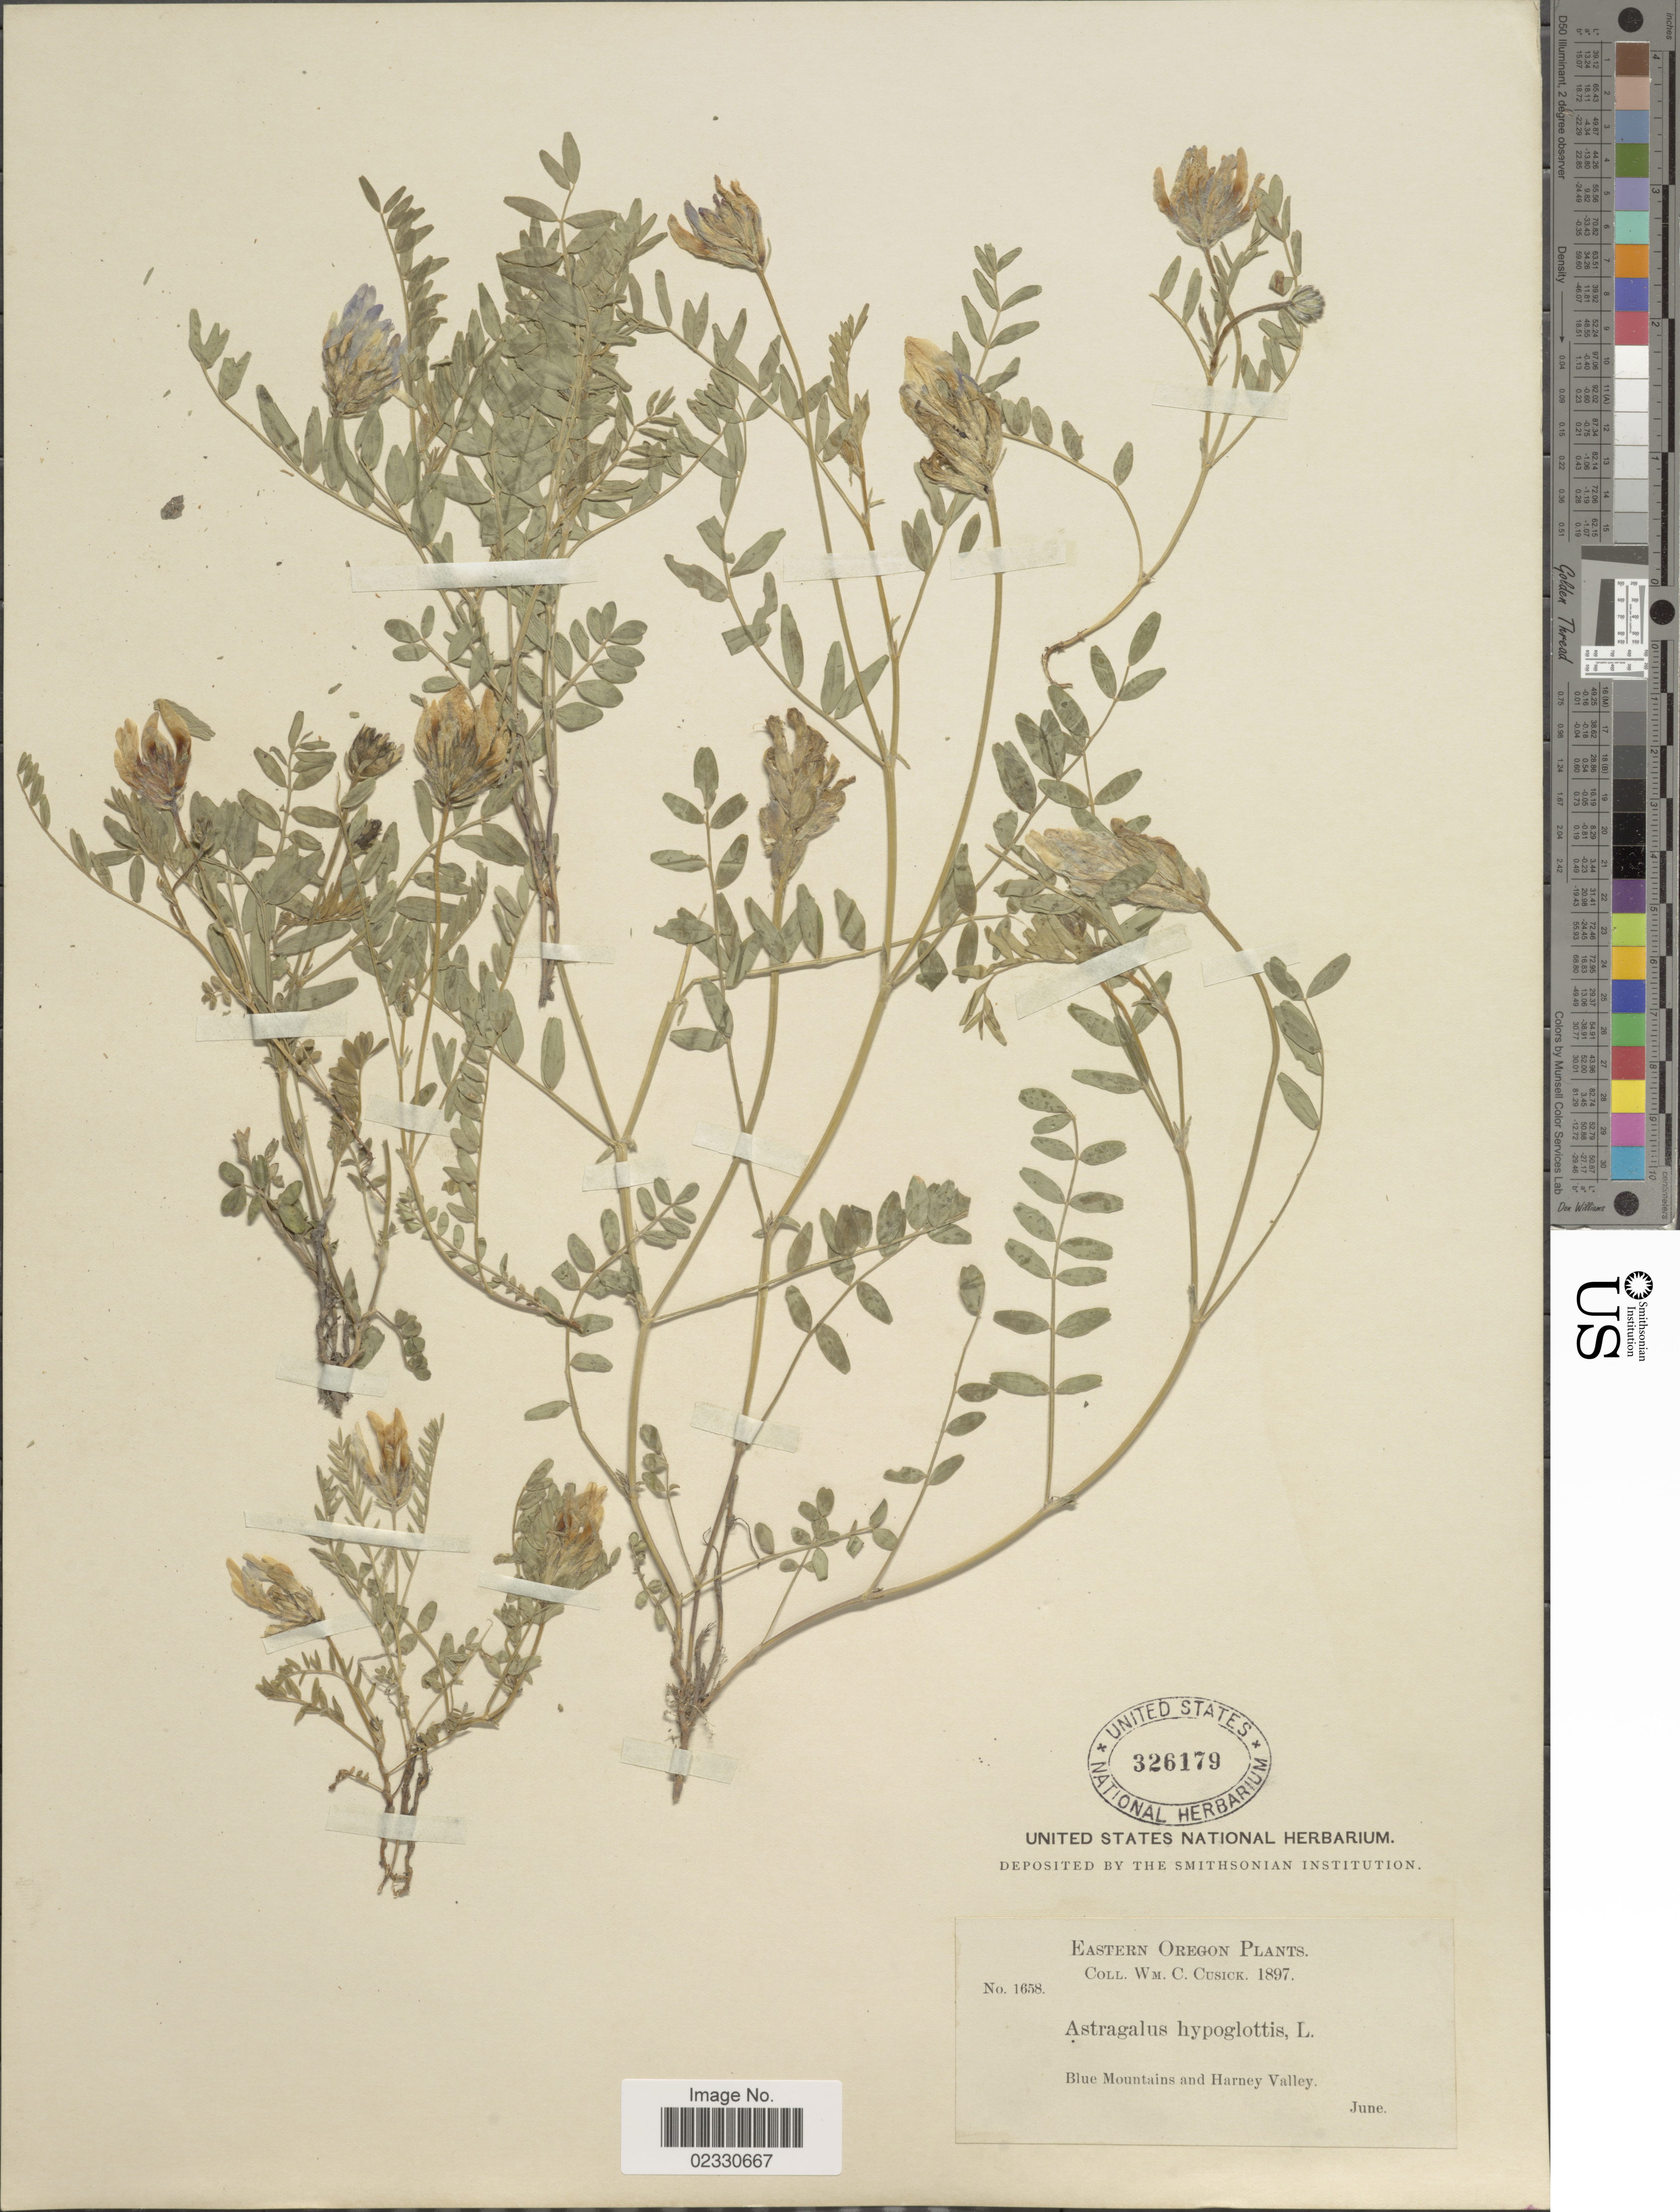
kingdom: Plantae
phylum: Tracheophyta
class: Magnoliopsida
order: Fabales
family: Fabaceae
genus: Astragalus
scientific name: Astragalus dasyglottis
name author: DC.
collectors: W. C. Cusick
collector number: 1658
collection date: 1897-06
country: United States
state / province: Oregon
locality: Eastern Oregon, Blue Mountains and Harney Valley.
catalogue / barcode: US 326179